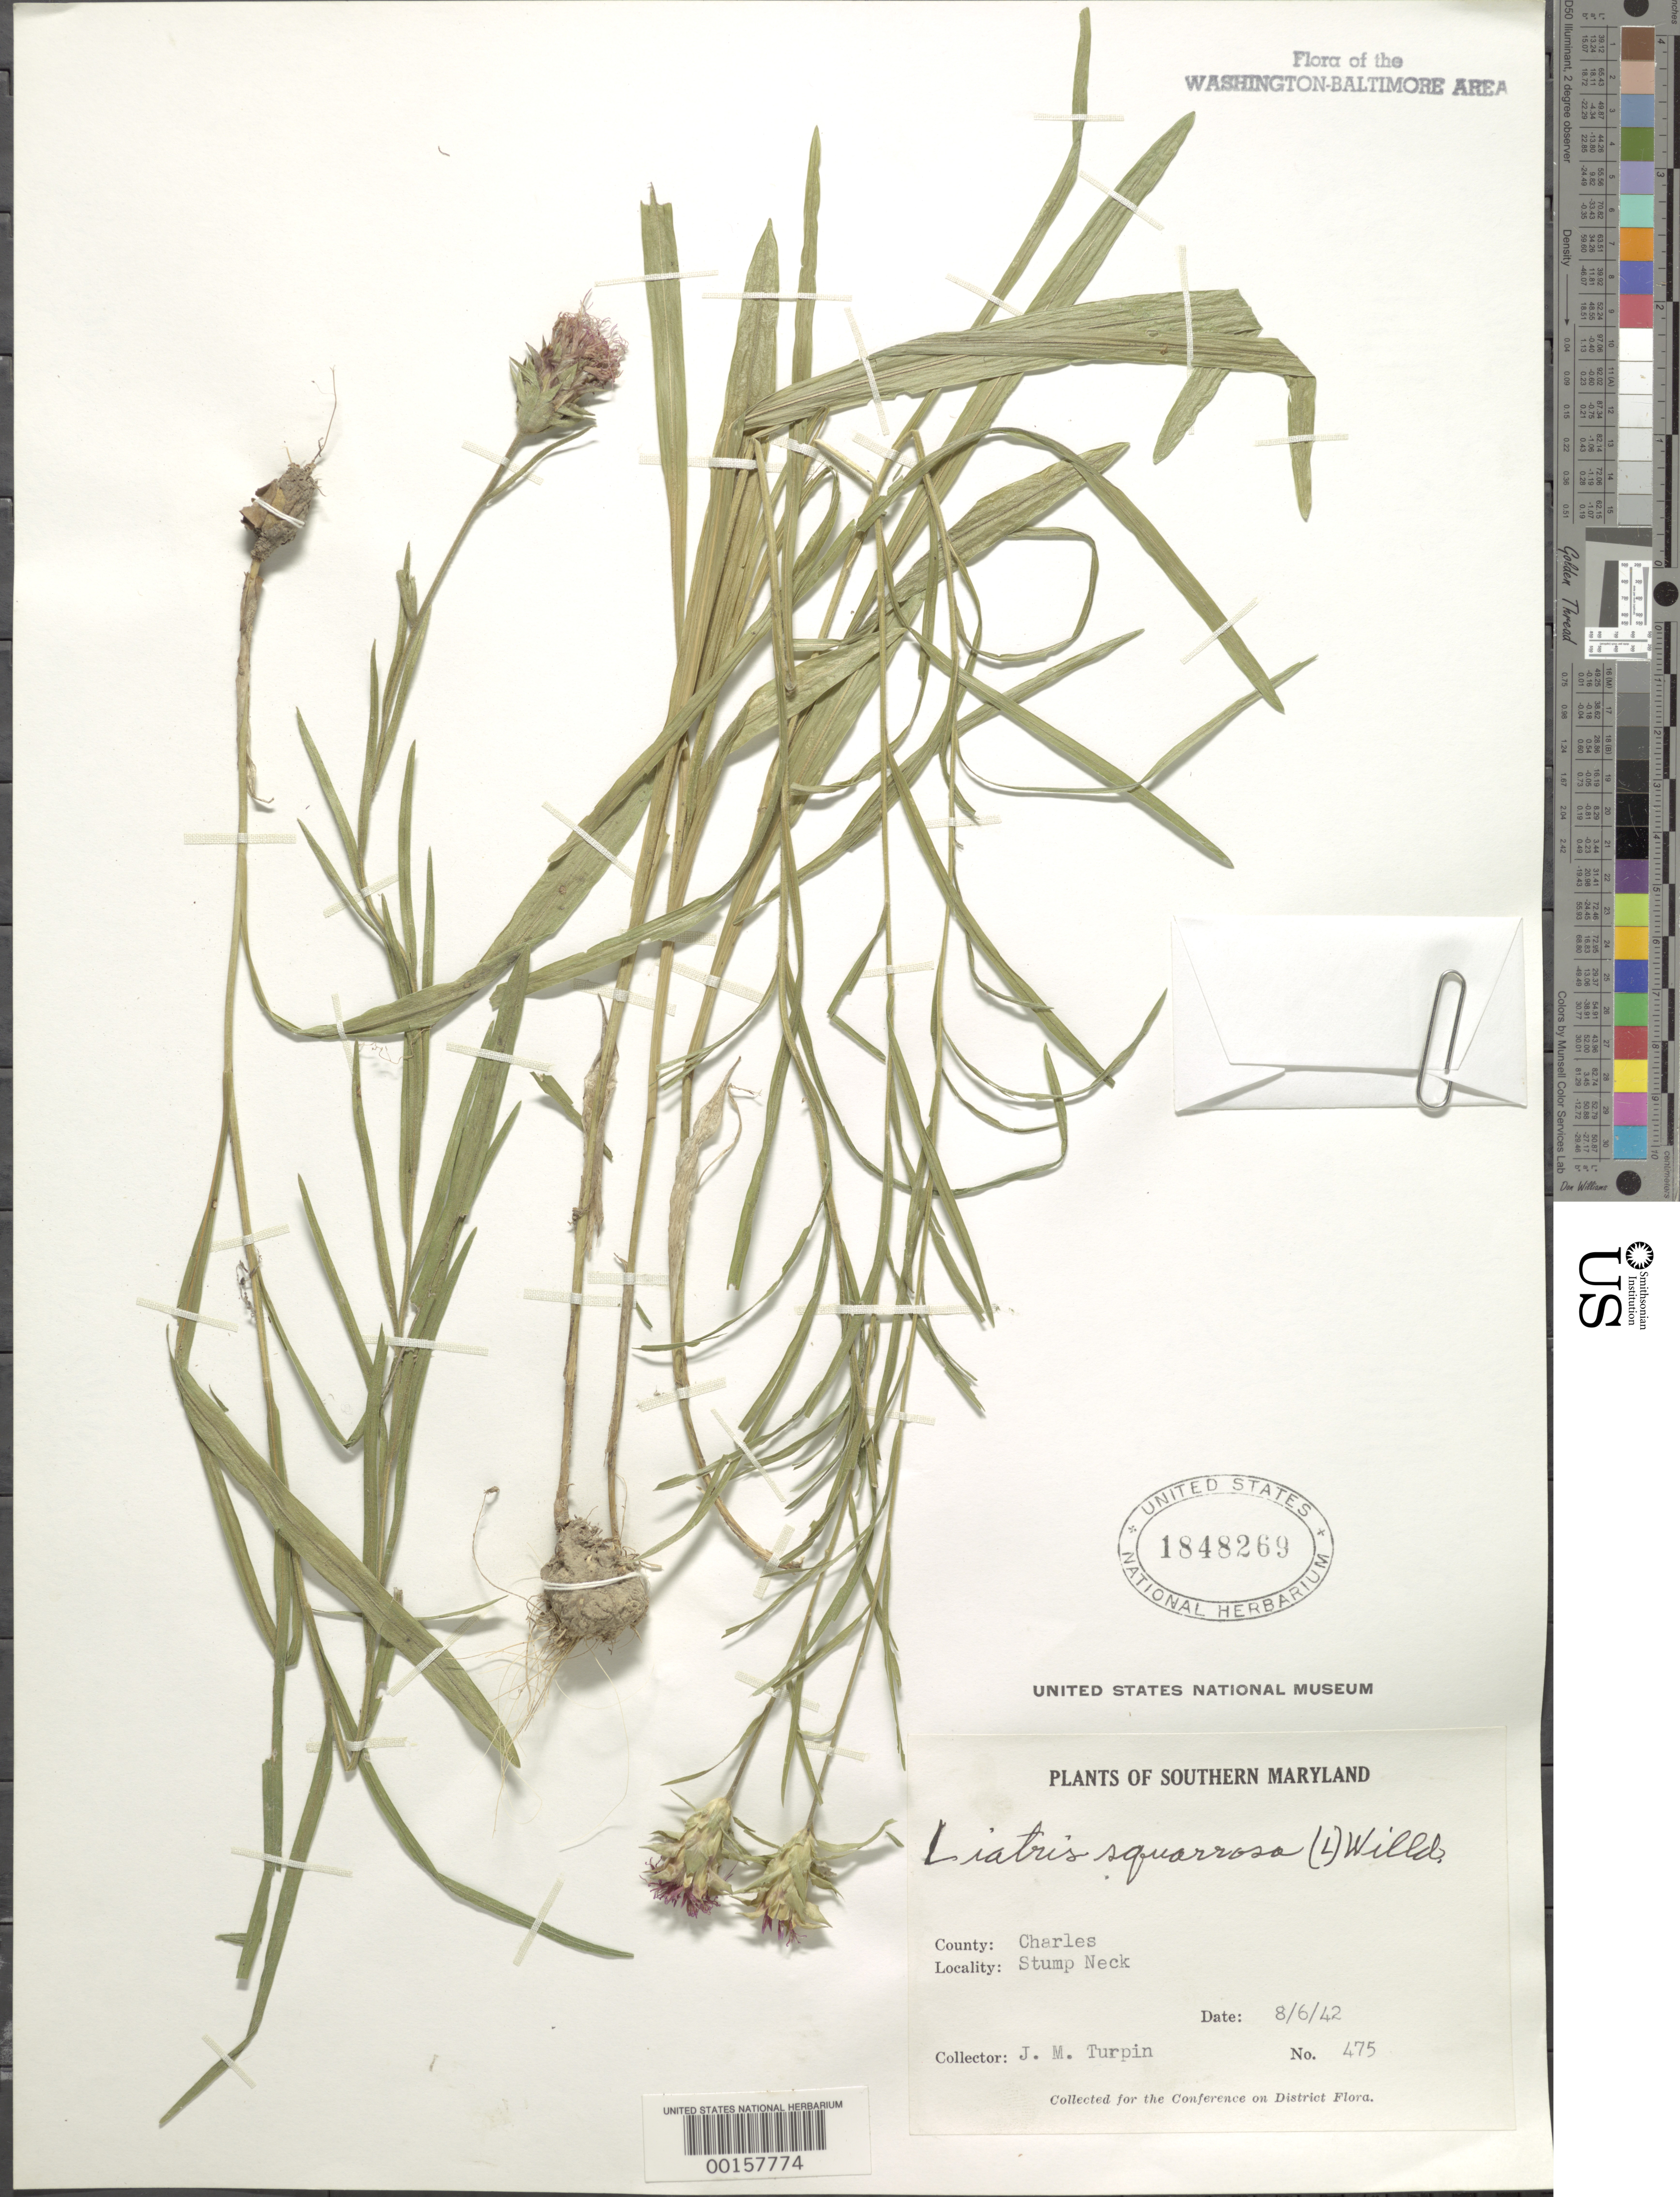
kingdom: Plantae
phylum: Tracheophyta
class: Magnoliopsida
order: Asterales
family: Asteraceae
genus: Liatris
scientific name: Liatris squarrosa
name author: (L.) Michx.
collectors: J. M. Turpin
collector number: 475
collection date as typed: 06 Aug 1942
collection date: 1942-08-06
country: United States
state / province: Maryland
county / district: Charles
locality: Stump Neck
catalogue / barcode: US 1848269